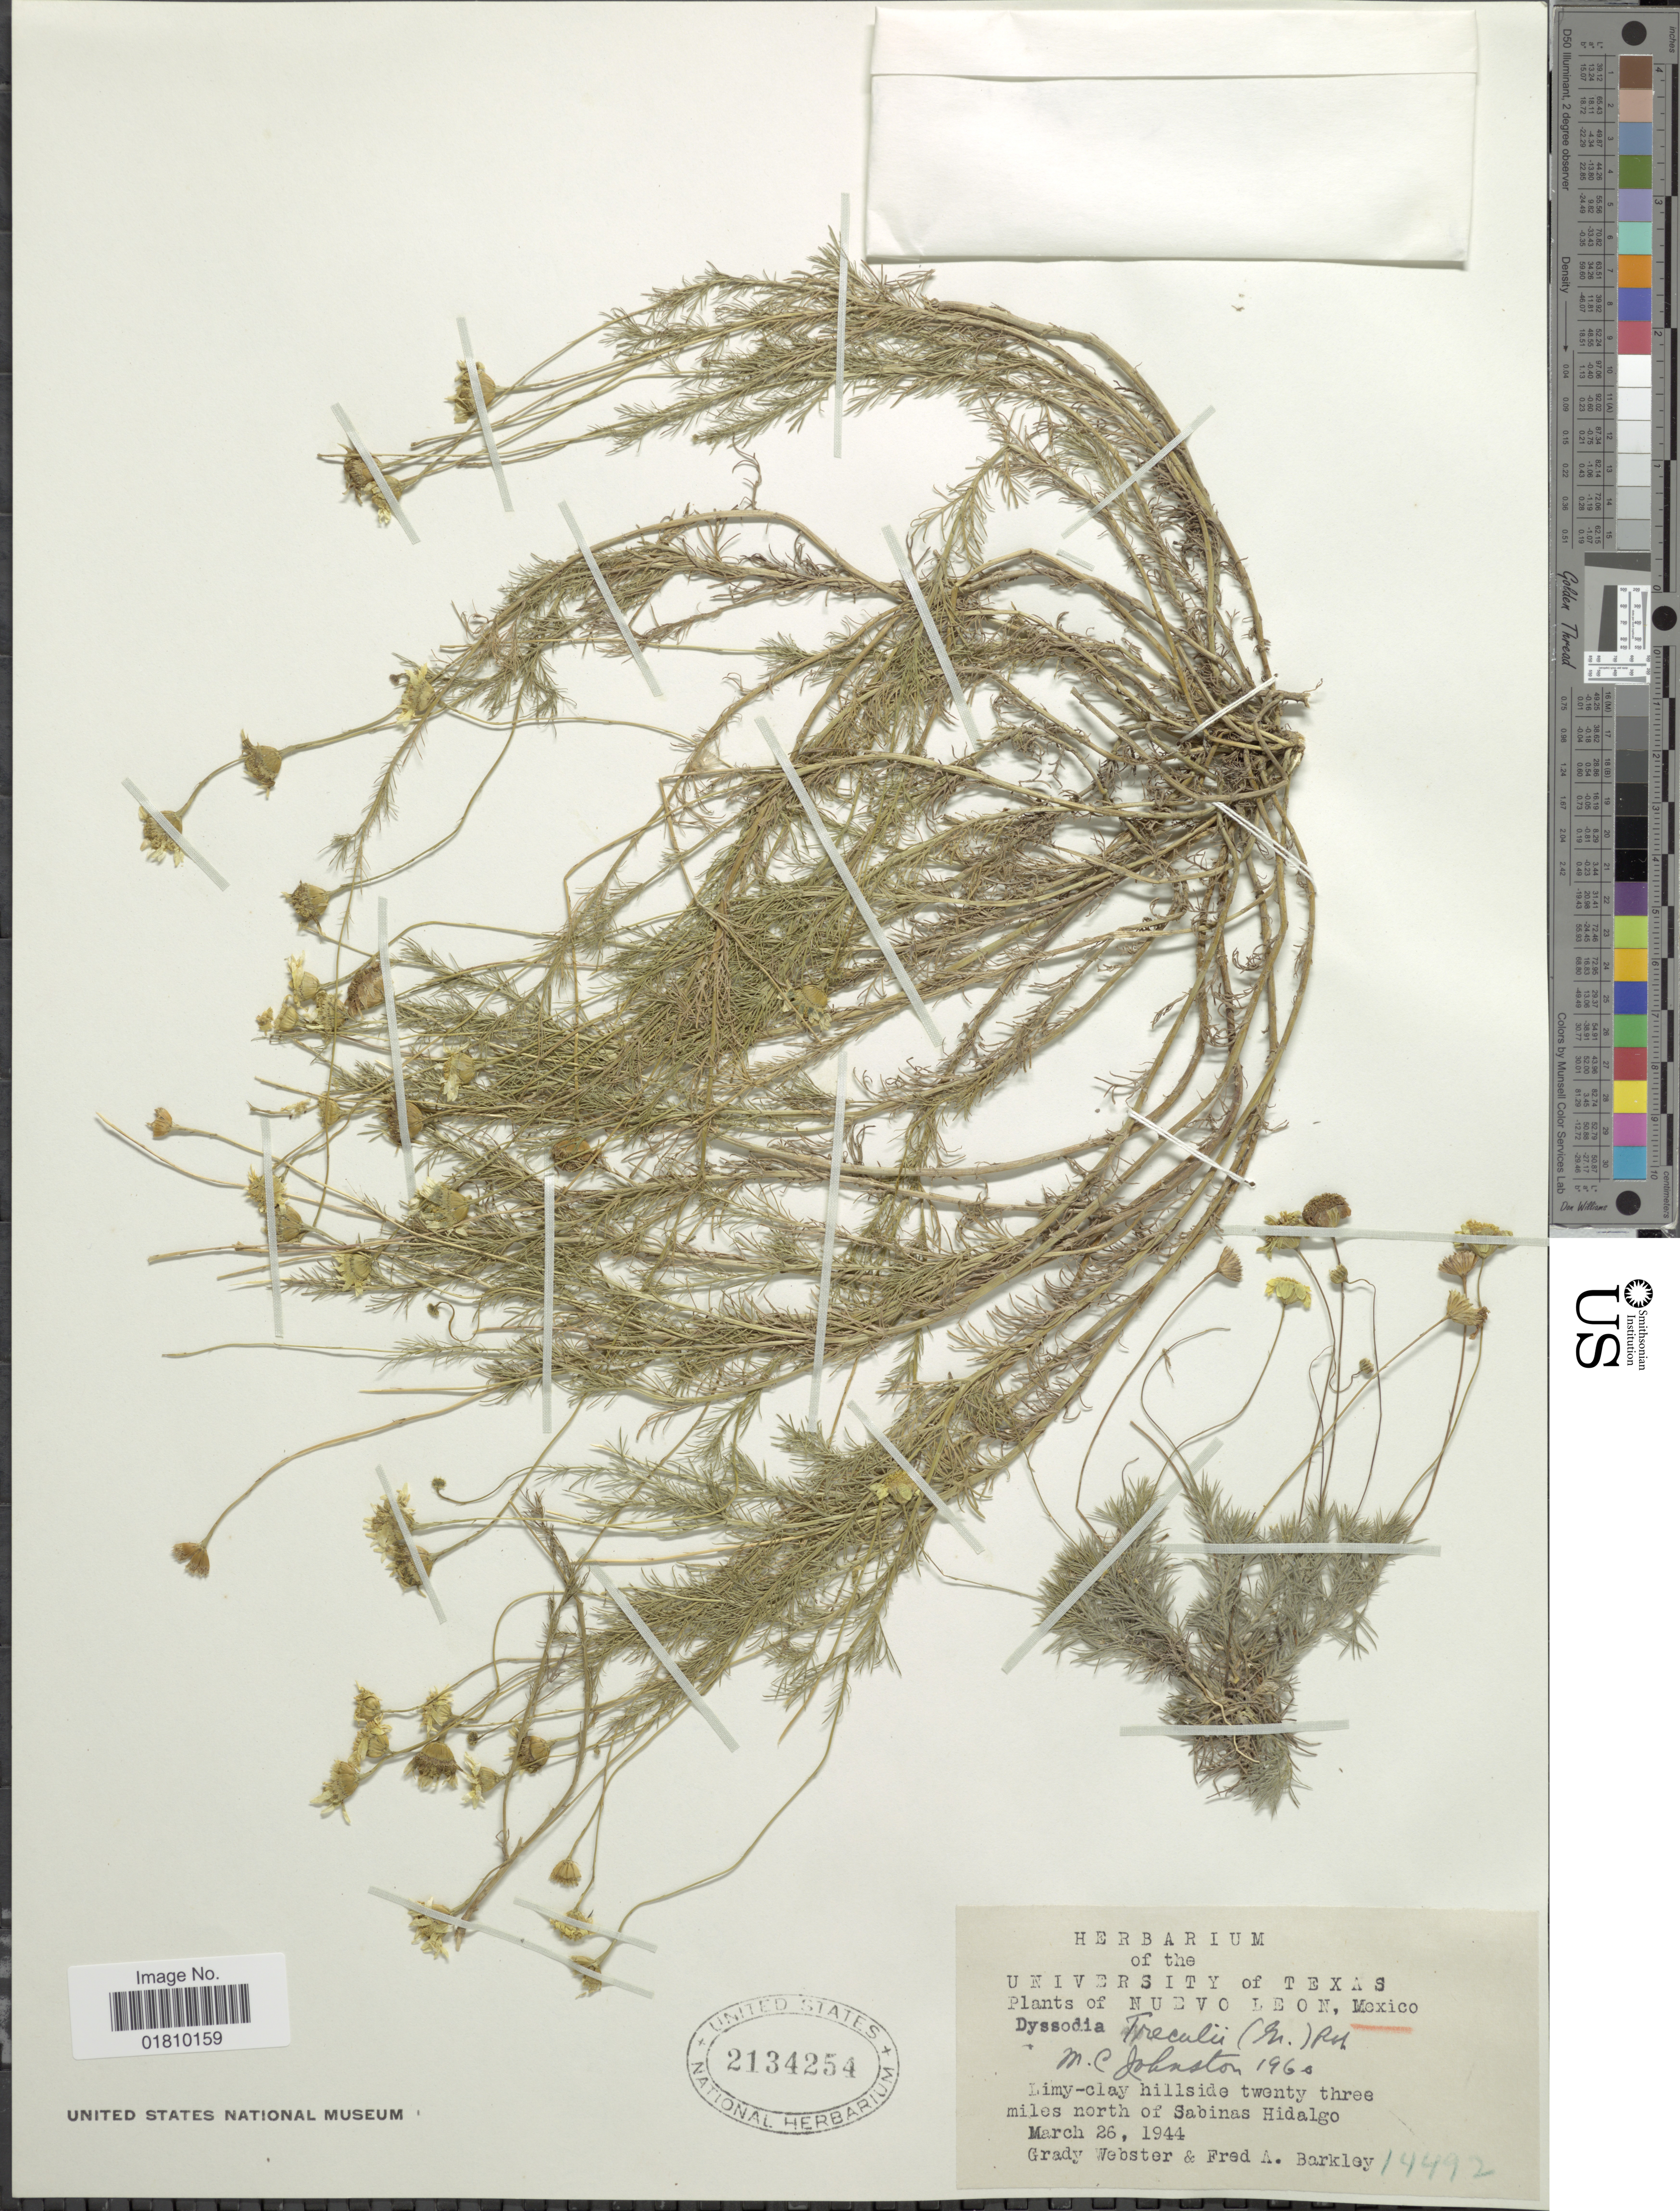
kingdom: Plantae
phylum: Tracheophyta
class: Magnoliopsida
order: Asterales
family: Asteraceae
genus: Thymophylla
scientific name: Thymophylla tenuiloba var. treculii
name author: (A. Gray) Strother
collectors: G. L. Webster & F. A. Barkley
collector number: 14492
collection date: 1944-03-26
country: Mexico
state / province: Nuevo León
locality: Limy-clay hillside twenty three miles north of Sabinas Hidalgo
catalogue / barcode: US 2134254